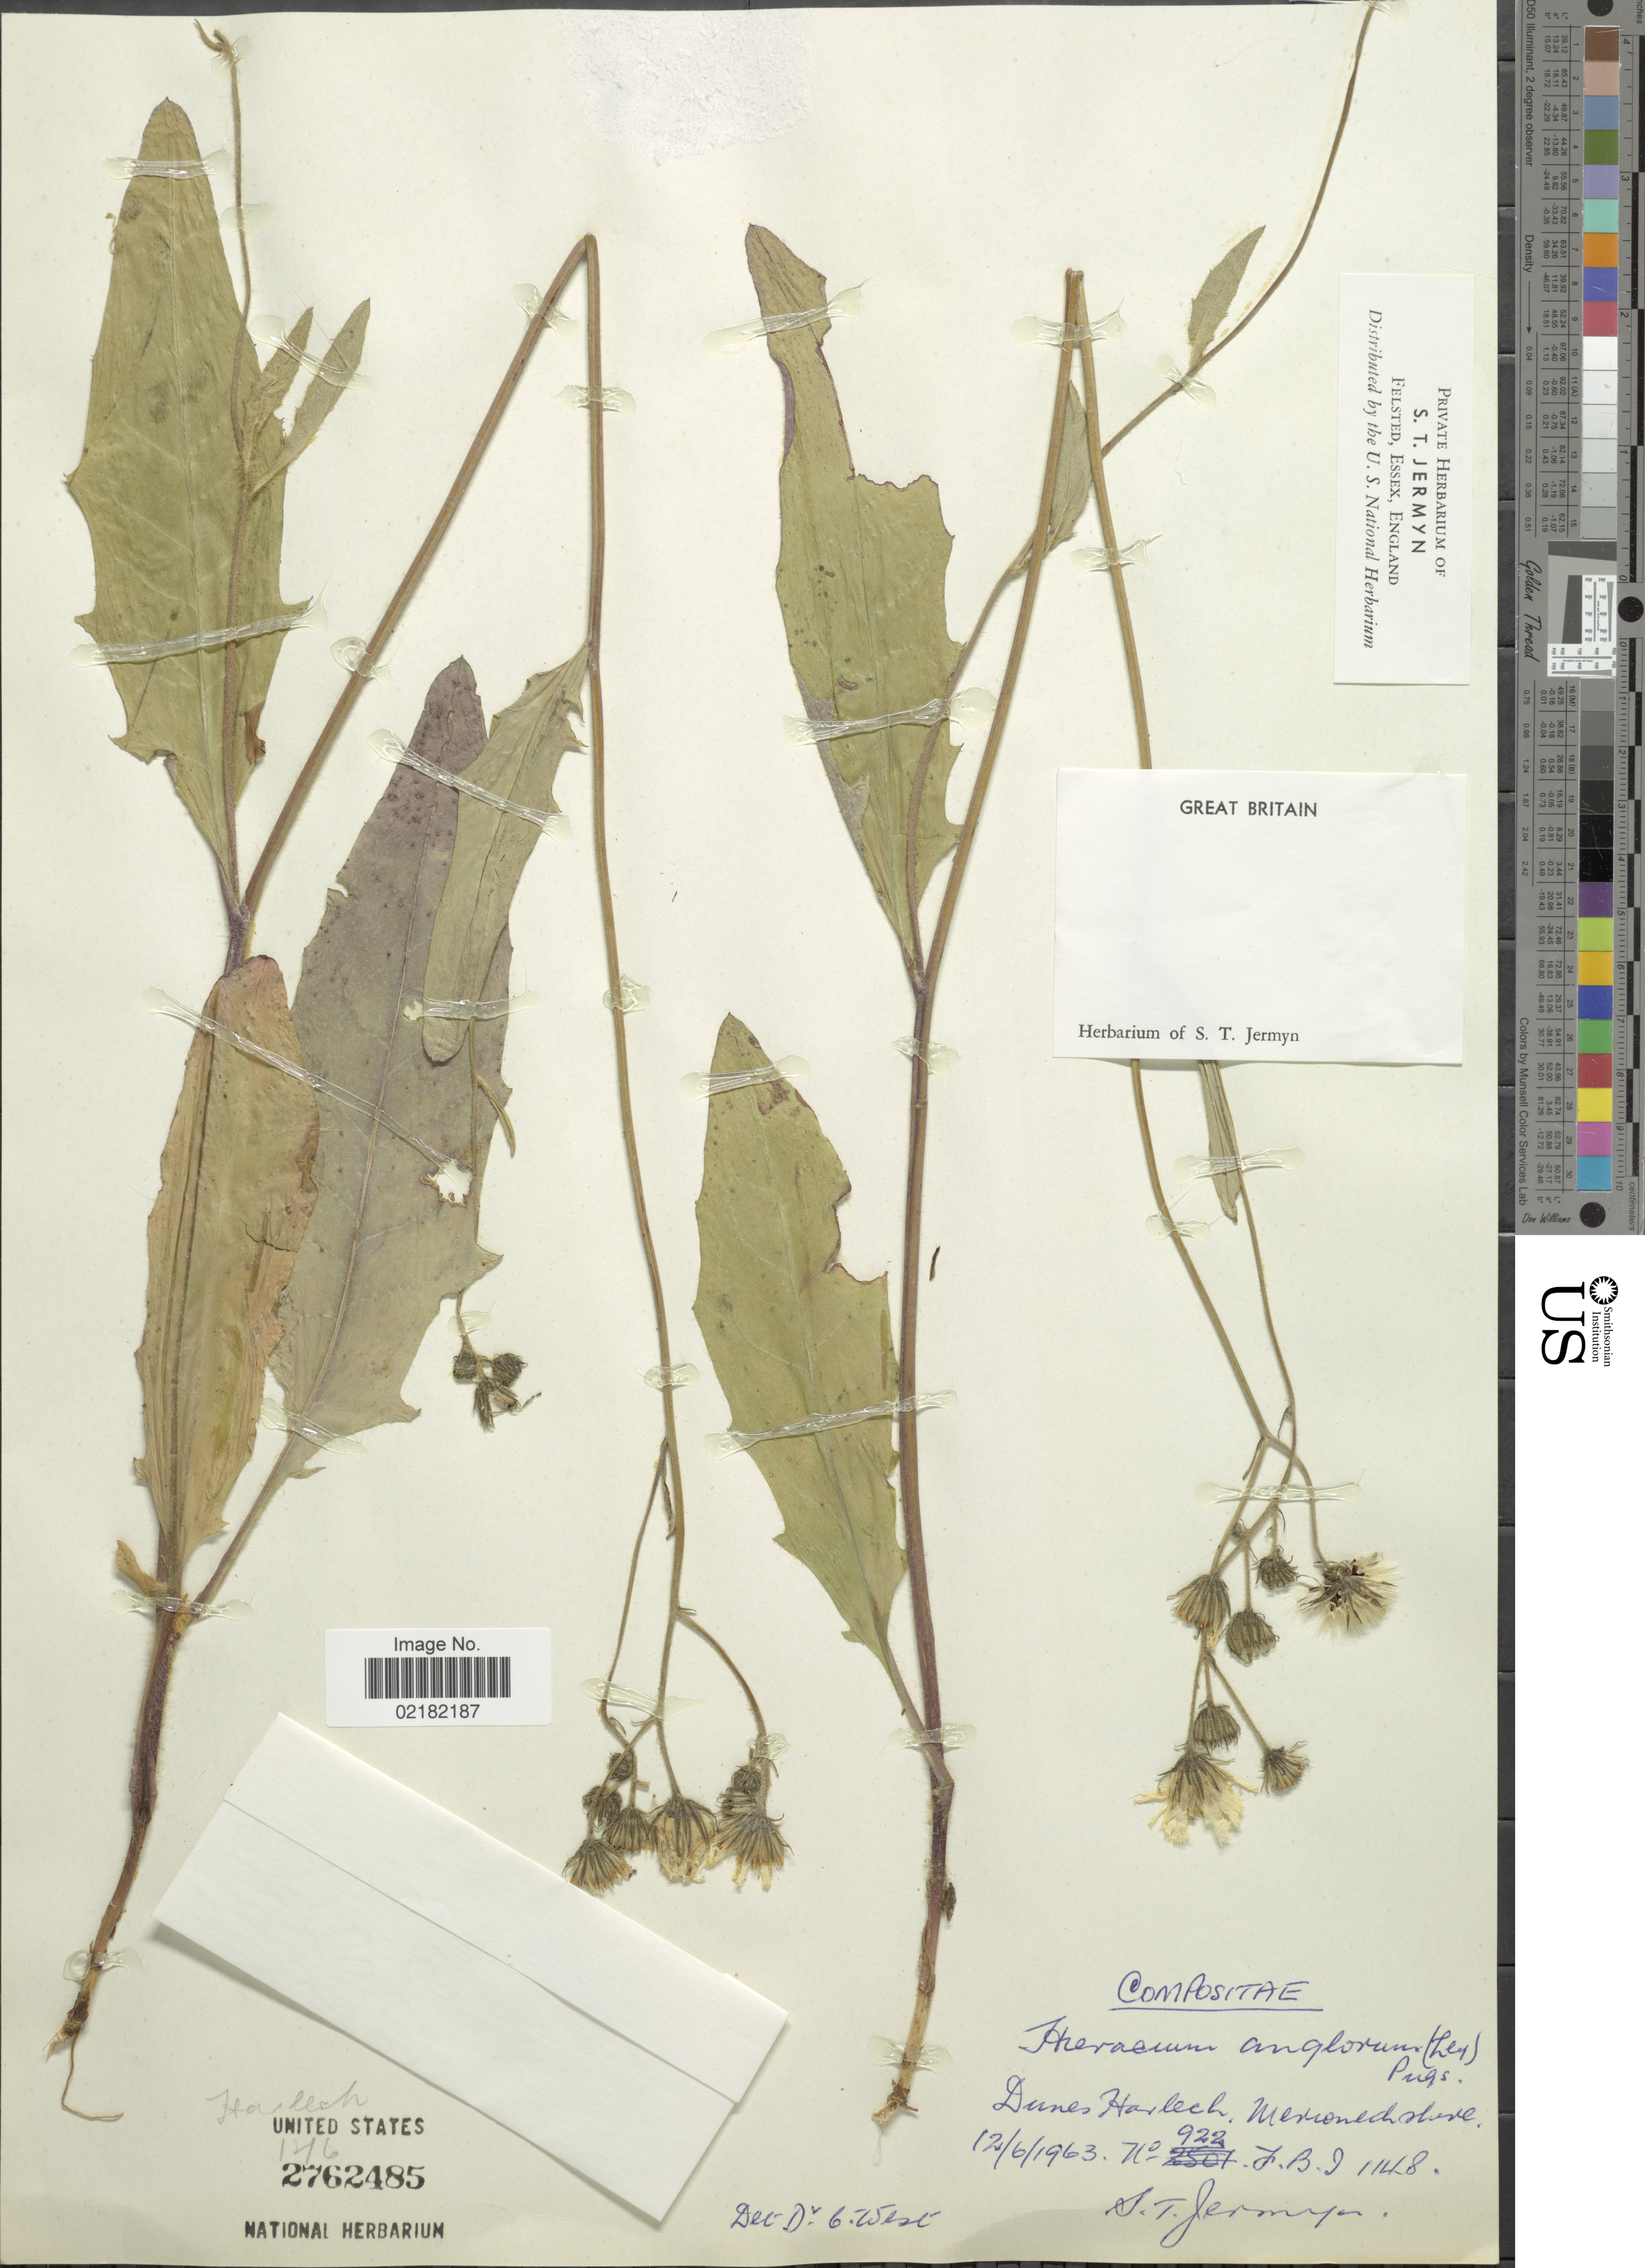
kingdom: Plantae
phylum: Tracheophyta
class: Magnoliopsida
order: Asterales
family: Asteraceae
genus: Hieracium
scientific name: Hieracium anglorum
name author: P. D. Sell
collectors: S. Jermyn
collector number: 922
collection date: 1963-06-12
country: United Kingdom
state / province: Wales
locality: Great Brittain, Dunes Harlech, Merionethshire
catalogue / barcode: US 2762485